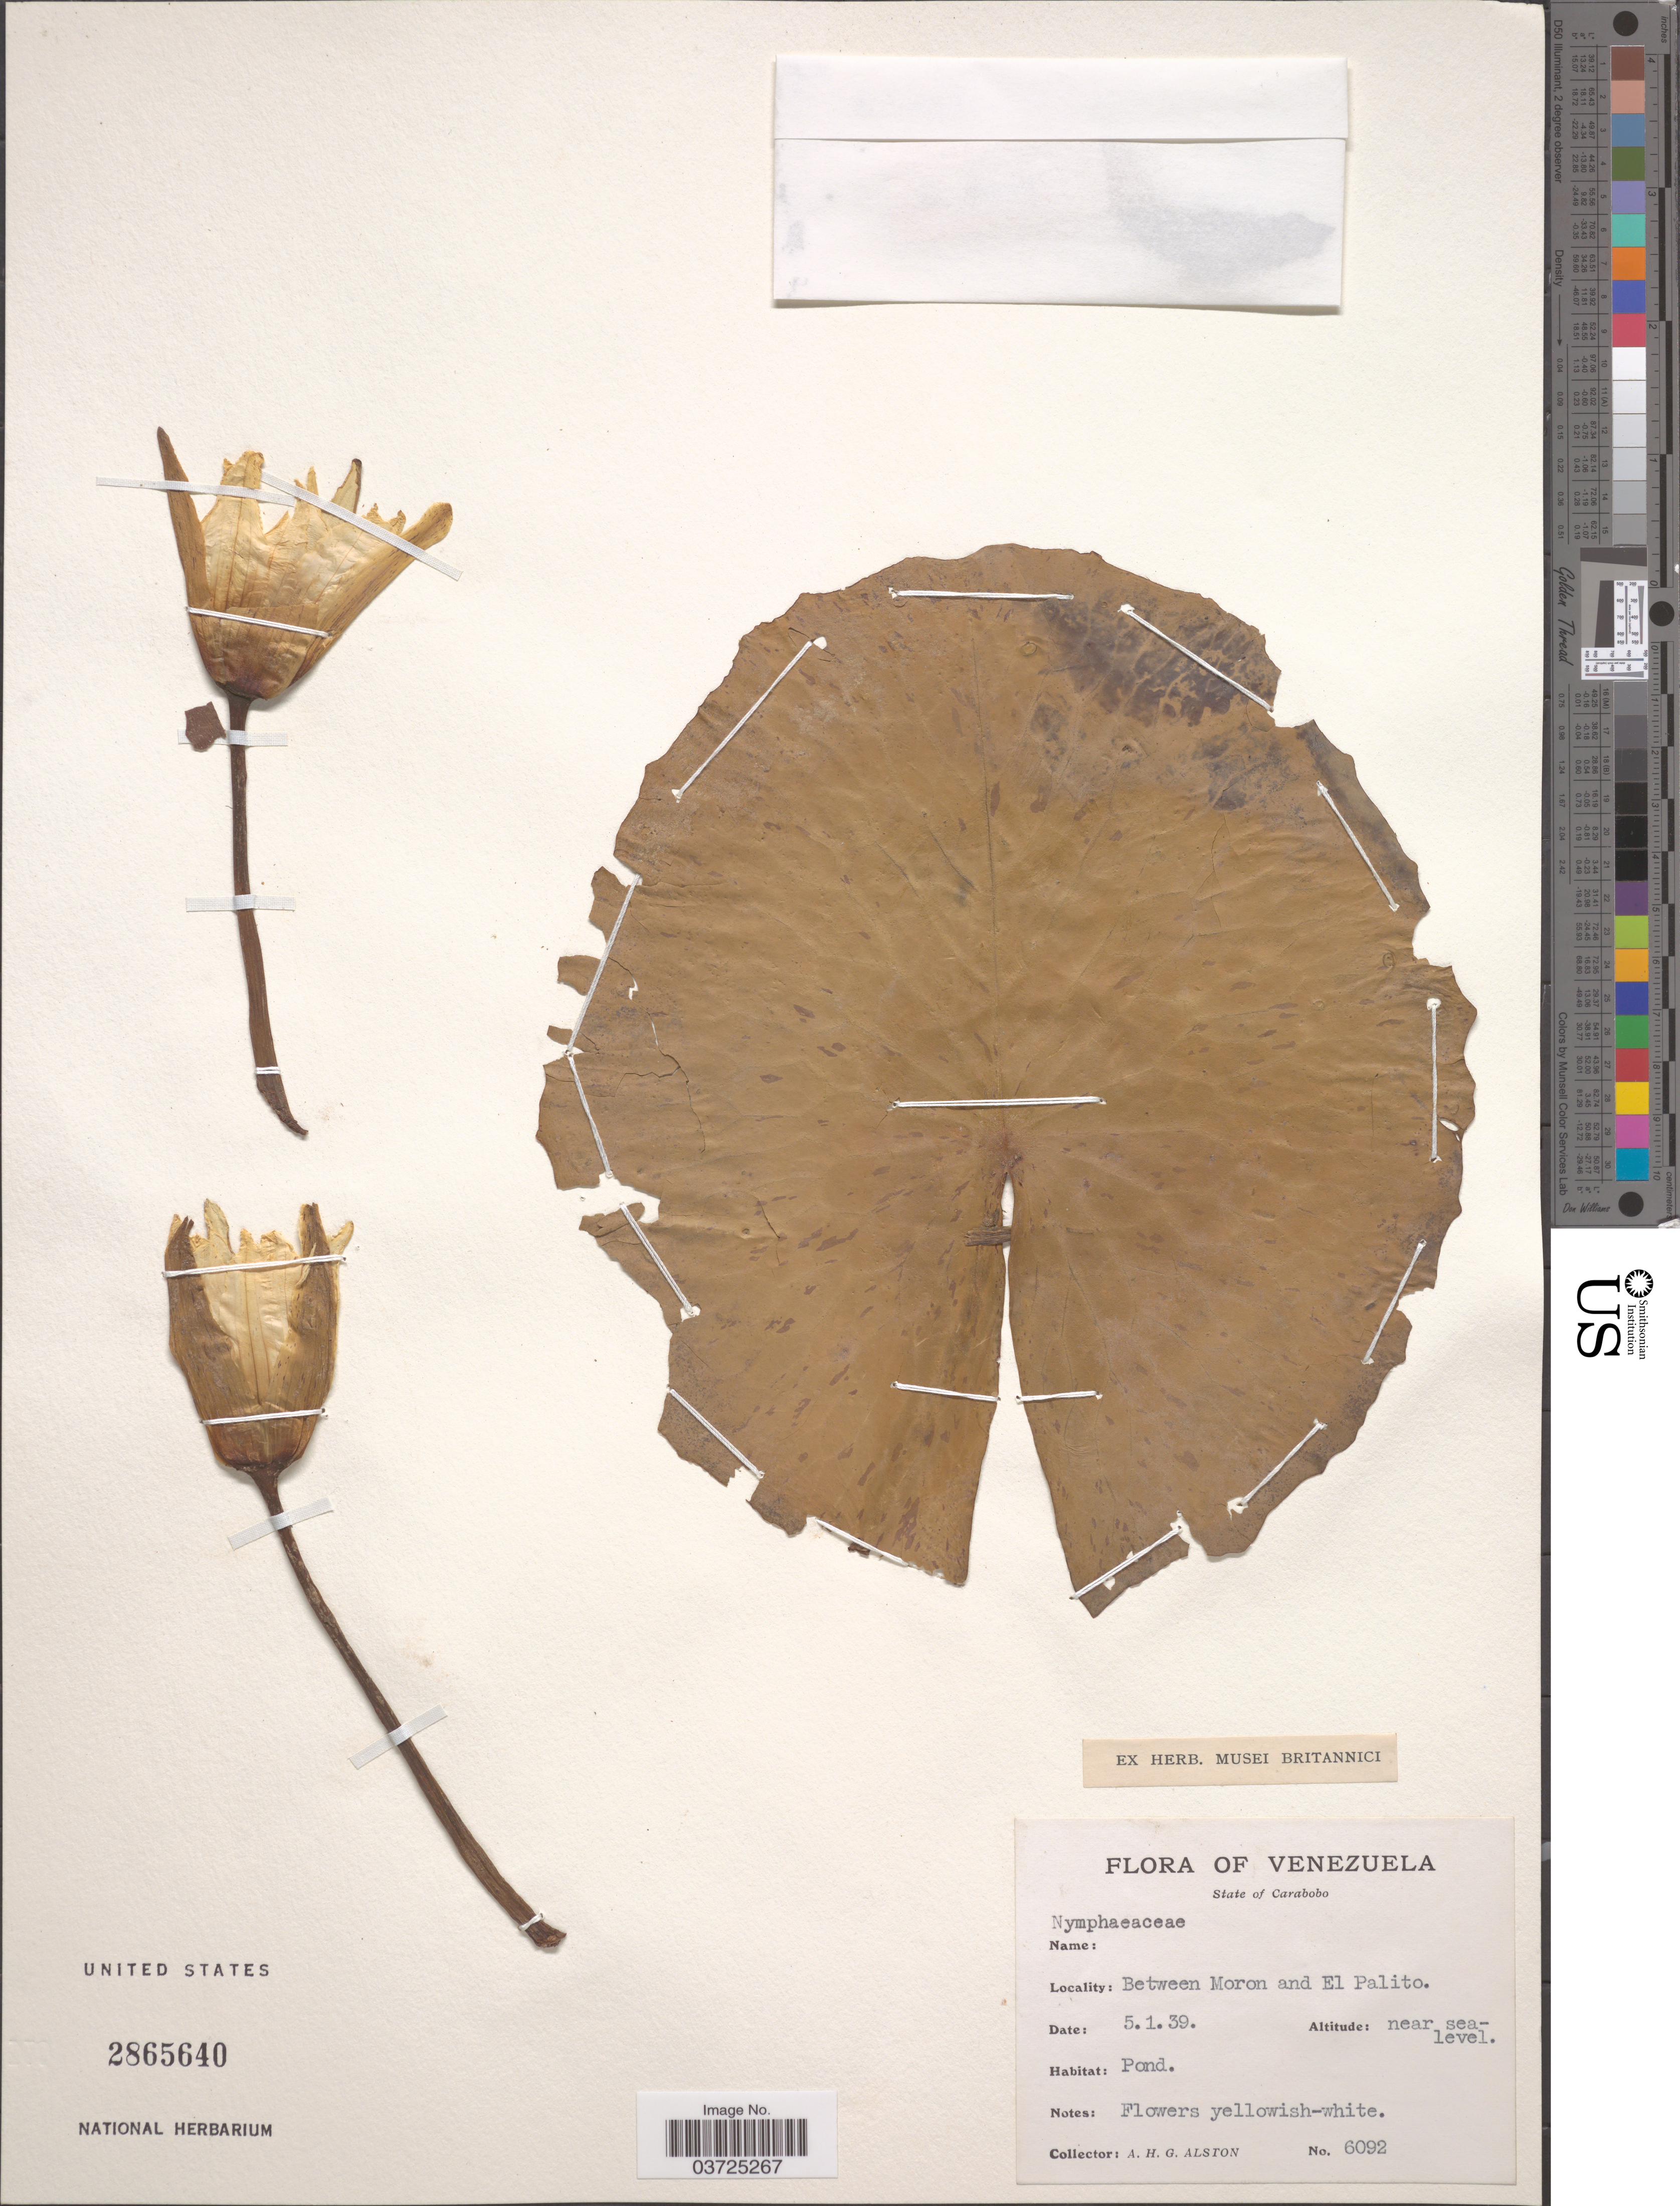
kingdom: Plantae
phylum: Tracheophyta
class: Magnoliopsida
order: Nymphaeales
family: Nymphaeaceae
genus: Nymphaea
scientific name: Nymphaea sp.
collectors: A. H. Alston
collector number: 6092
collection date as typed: Transcribed d/m/y: 5/1/39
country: Venezuela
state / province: Carabobo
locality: Between Moron and El Palito.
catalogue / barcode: US 2865640